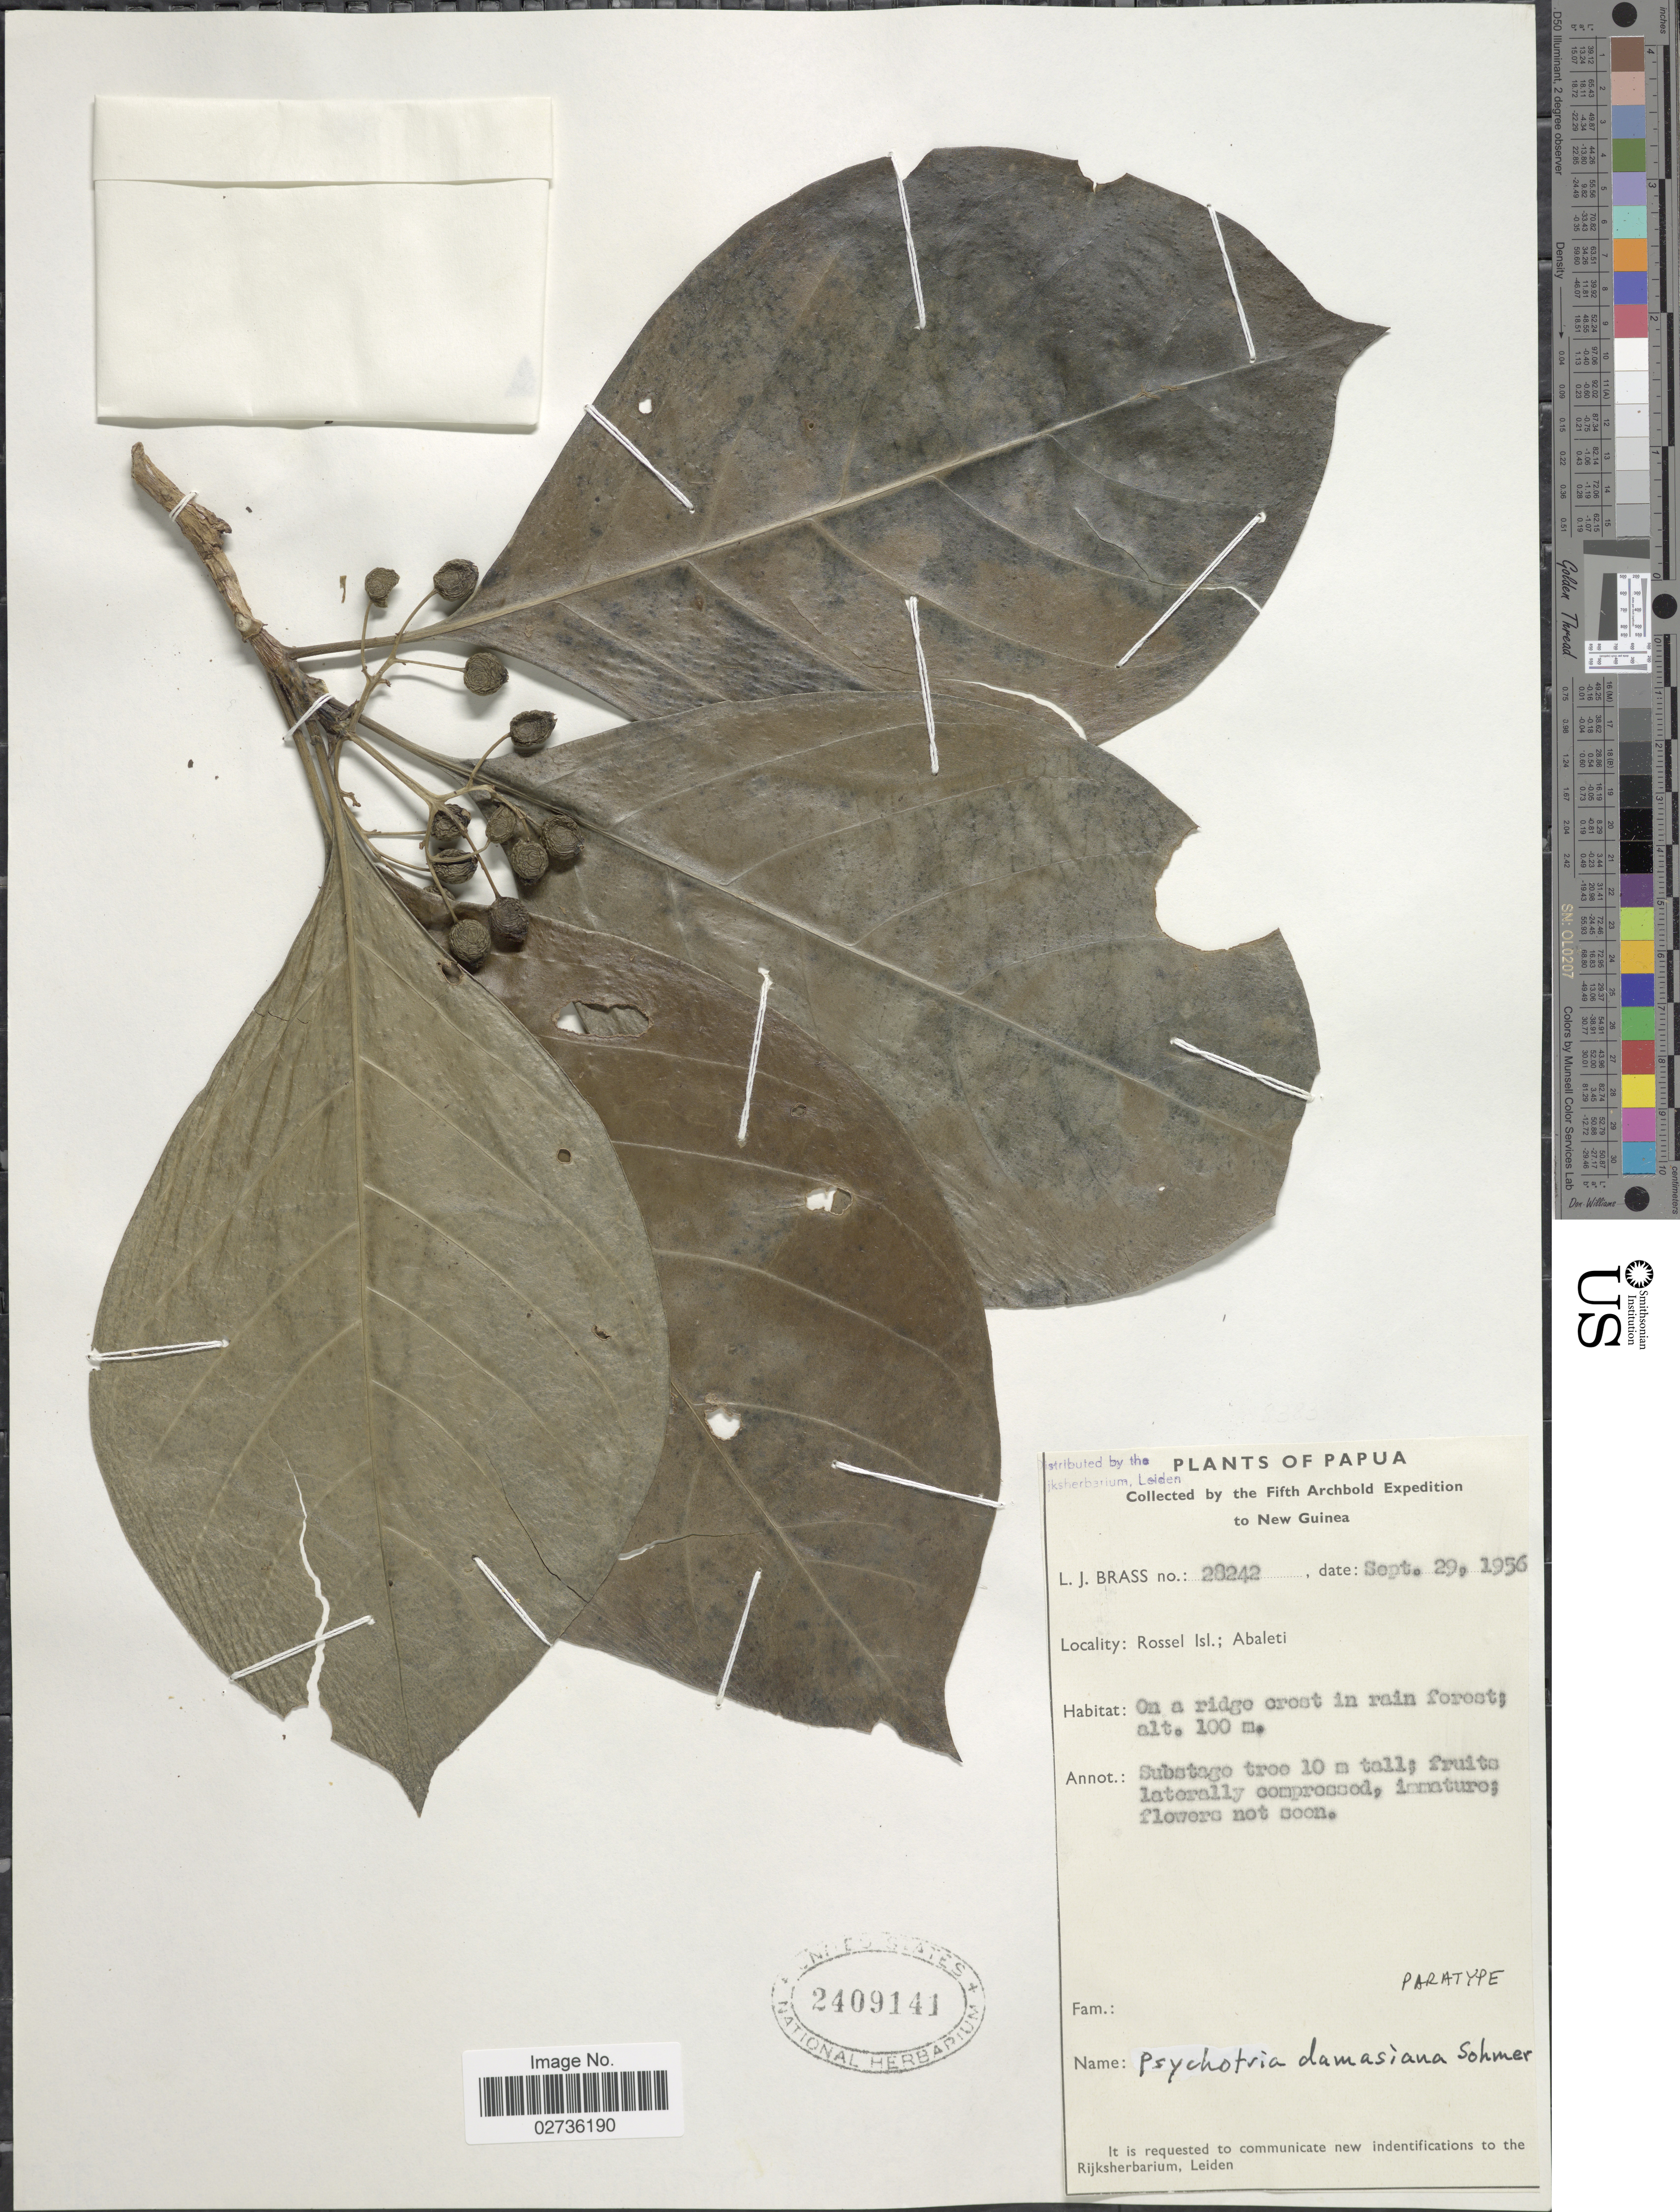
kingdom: Plantae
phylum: Tracheophyta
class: Magnoliopsida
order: Gentianales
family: Rubiaceae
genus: Psychotria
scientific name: Psychotria damasiana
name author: Sohmer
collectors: L. J. Brass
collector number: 28242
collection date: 1956-09-29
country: Papua New Guinea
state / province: Milne Bay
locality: Papua. New Guinea. Rossel Isl.; Abaleti.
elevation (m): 100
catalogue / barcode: US 2409141